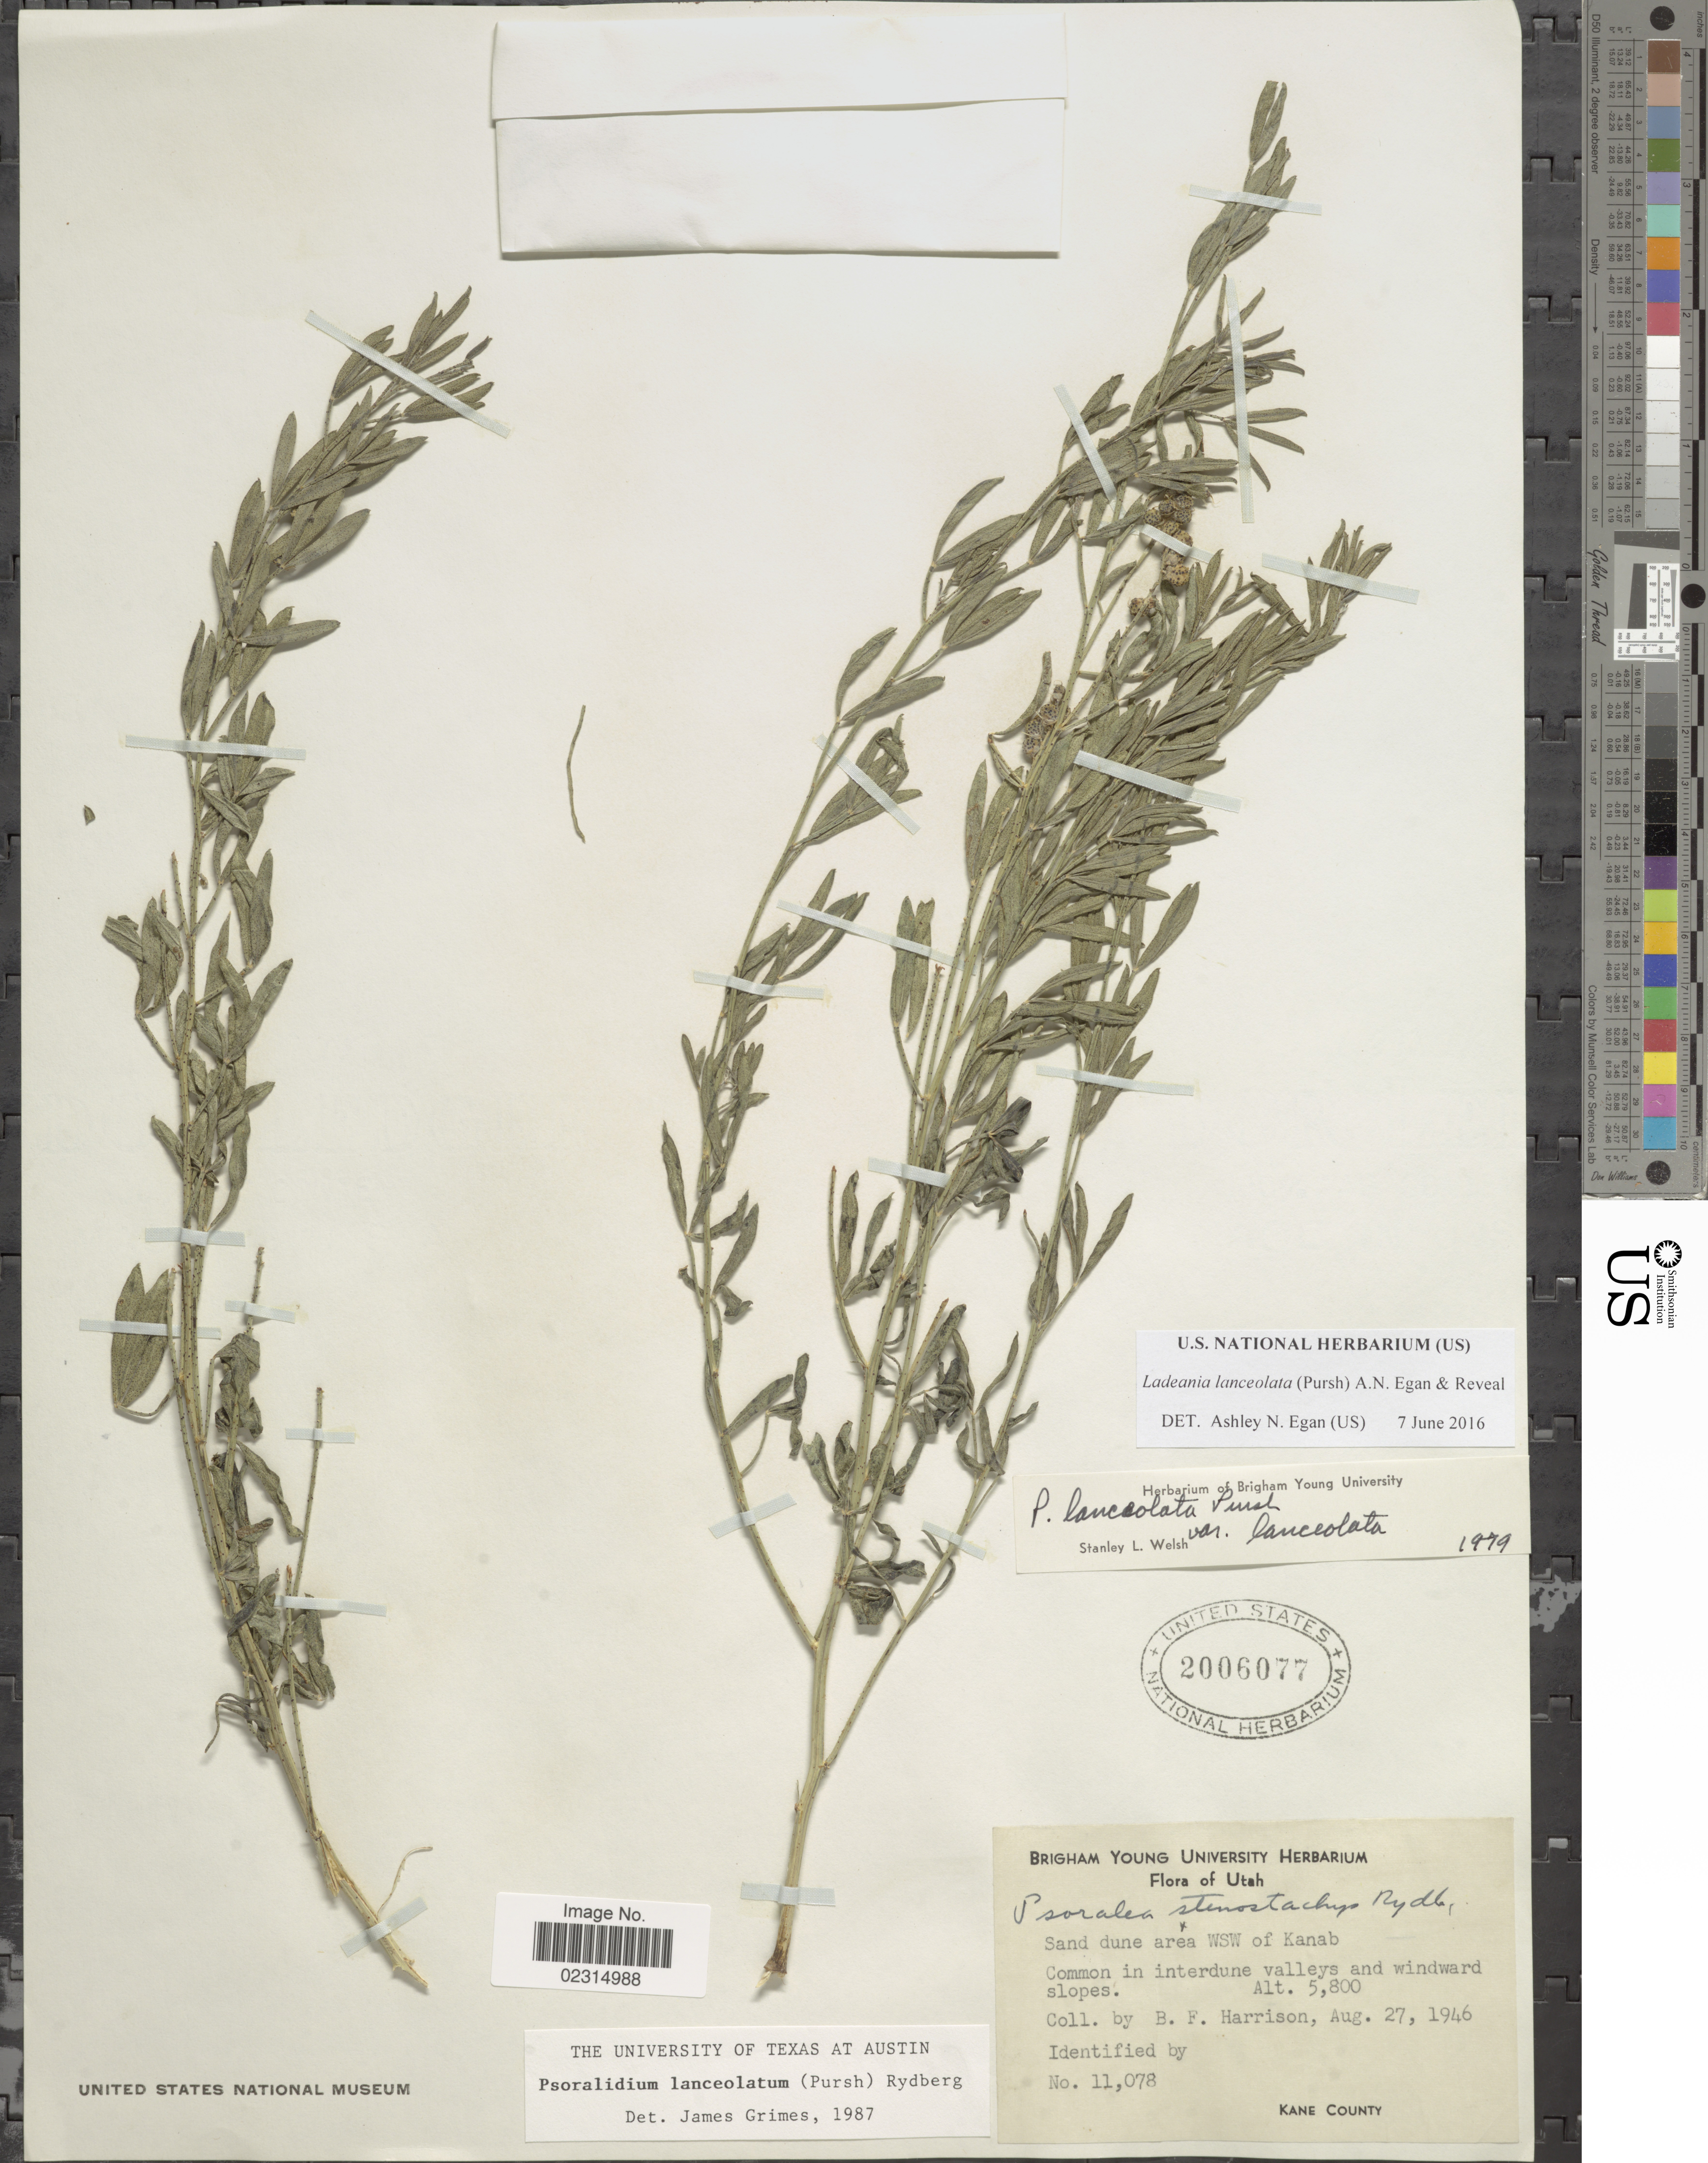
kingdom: Plantae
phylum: Tracheophyta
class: Magnoliopsida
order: Fabales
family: Fabaceae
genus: Ladeania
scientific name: Ladeania lanceolata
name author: (Pursh) A.N. Egan & Reveal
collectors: B. F. Harrison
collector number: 11078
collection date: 1946-08-27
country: United States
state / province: Utah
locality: Sand dunes area WSW of Kanab. Common in interdune valleys and windward slopes, Kane County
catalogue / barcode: US 2006077